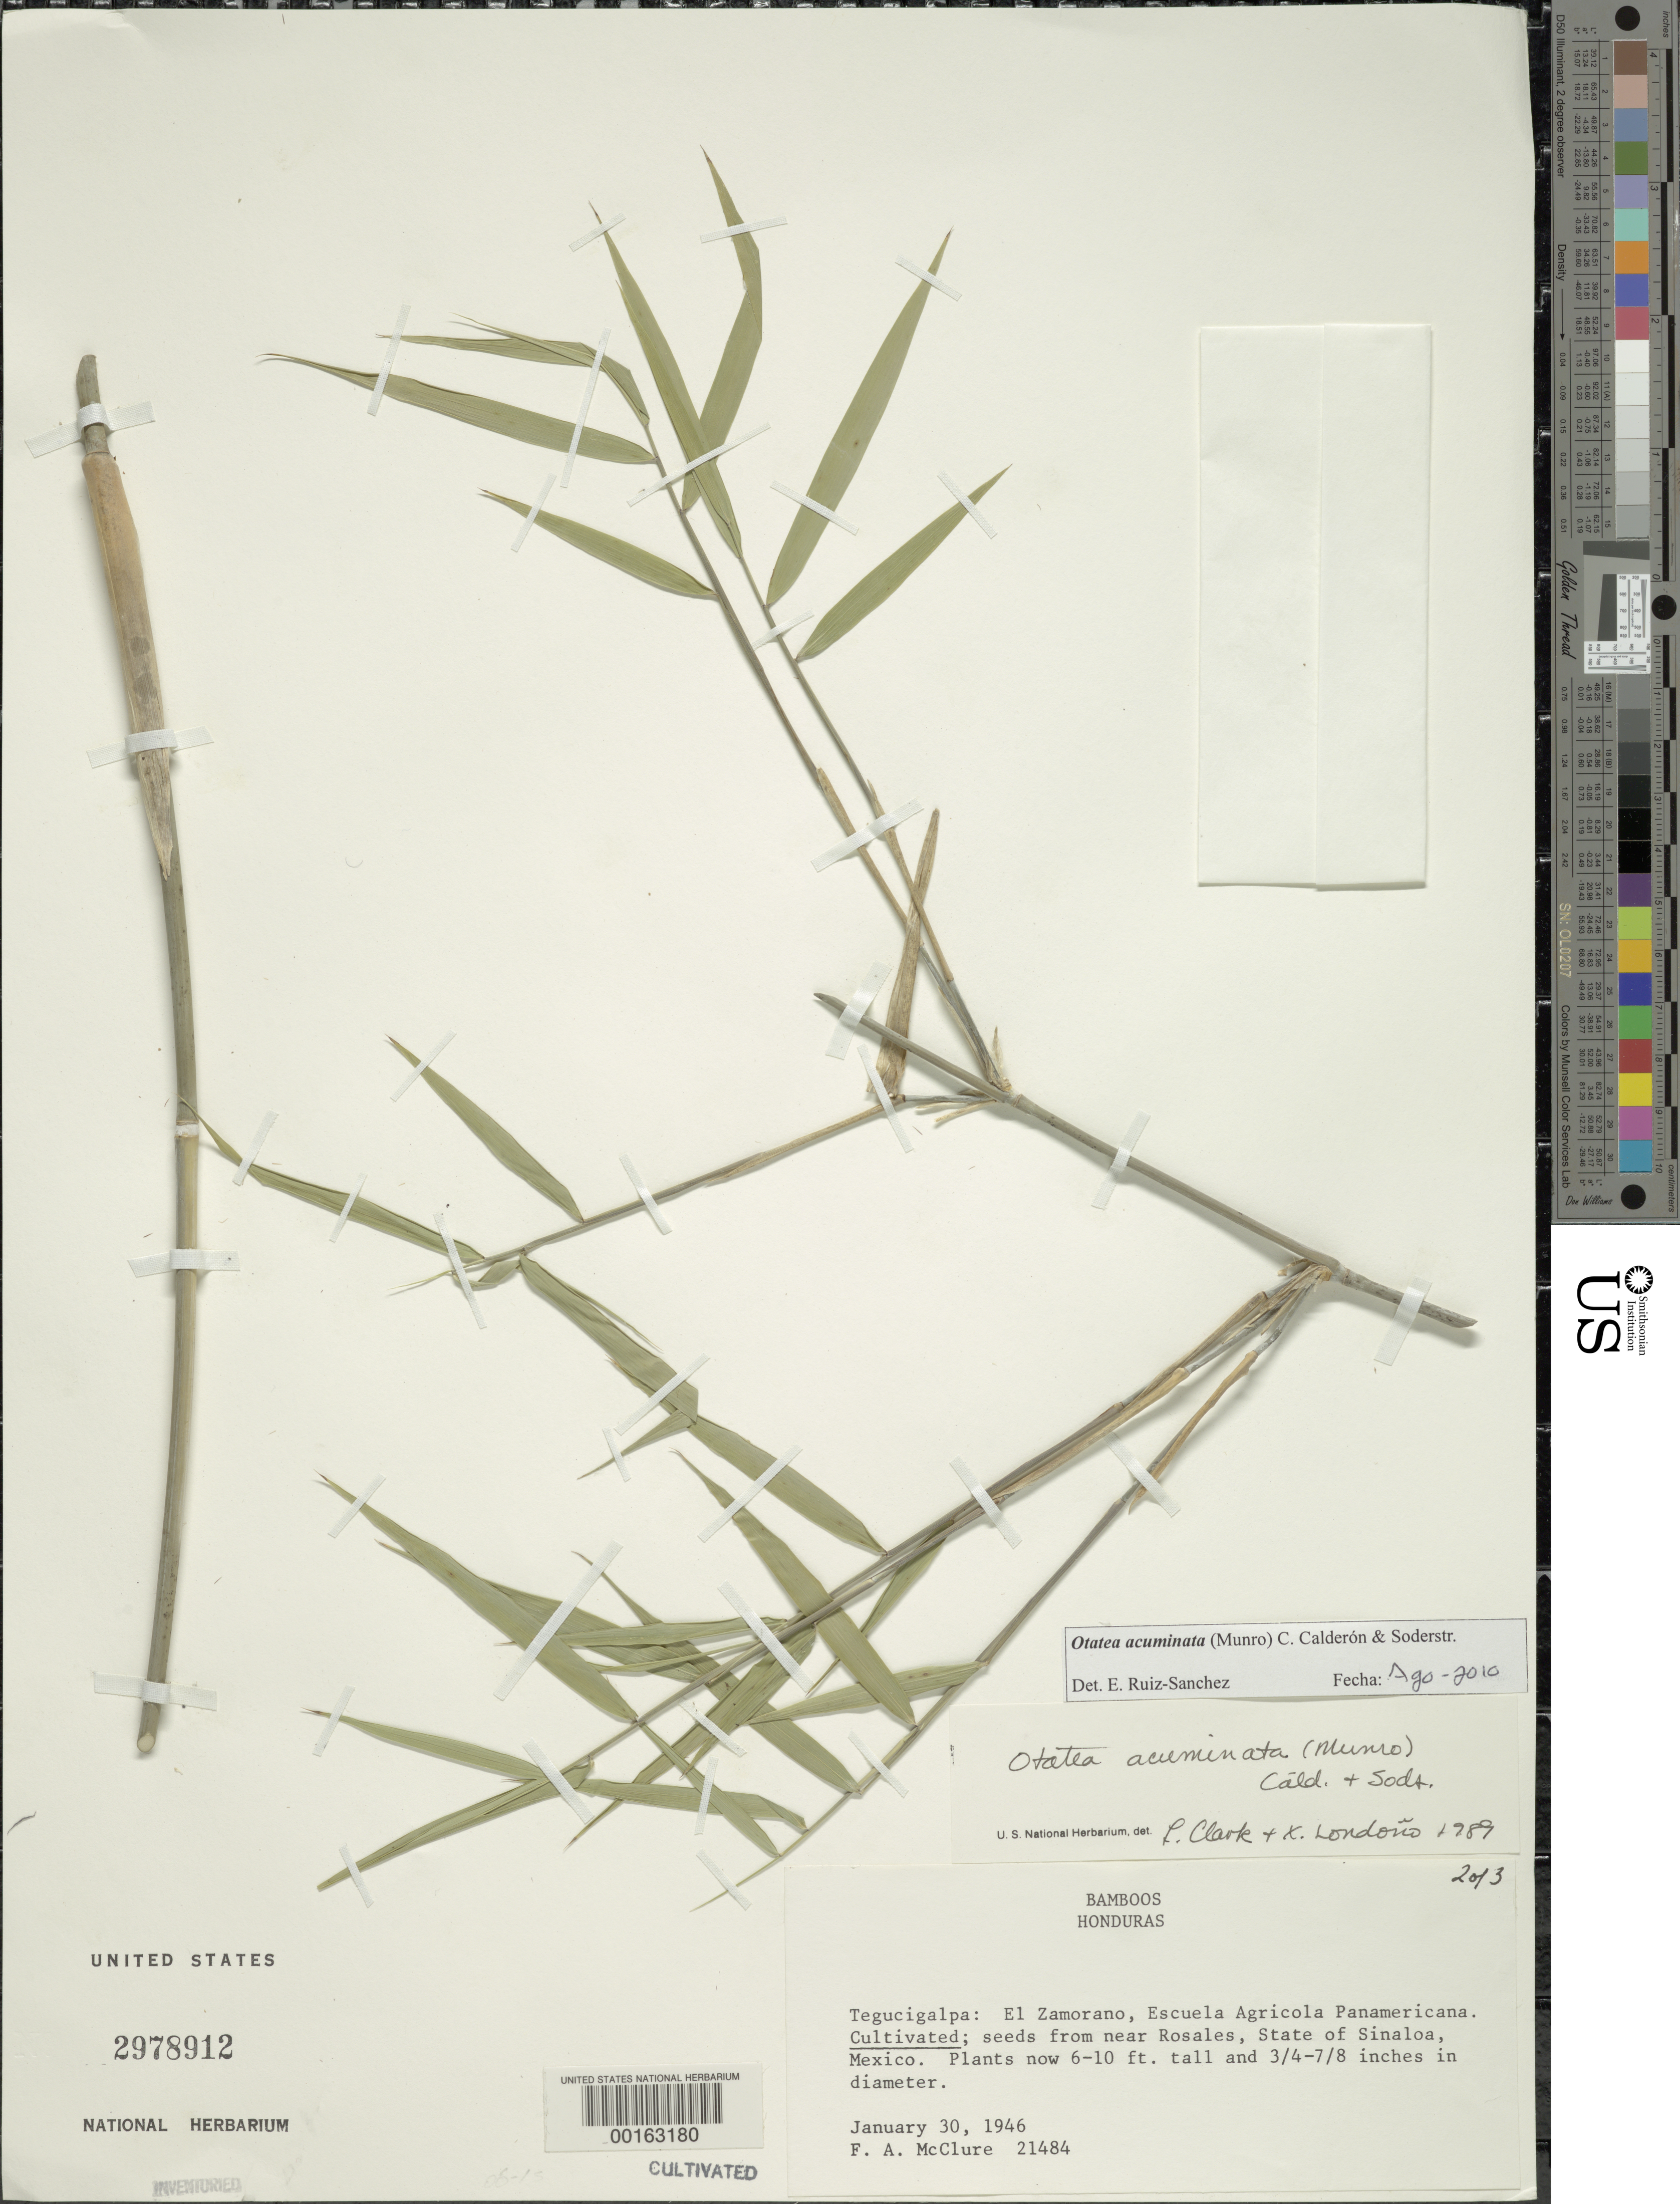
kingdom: Plantae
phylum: Tracheophyta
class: Liliopsida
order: Poales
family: Poaceae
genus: Otatea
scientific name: Otatea acuminata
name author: (Munro) C. E. Calderón & Soderstr.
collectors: F. A. McClure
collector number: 21484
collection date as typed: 30 Jan 1946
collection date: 1946-01-30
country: Honduras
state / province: Fco. Morazán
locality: El Zamorano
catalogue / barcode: US 2978912